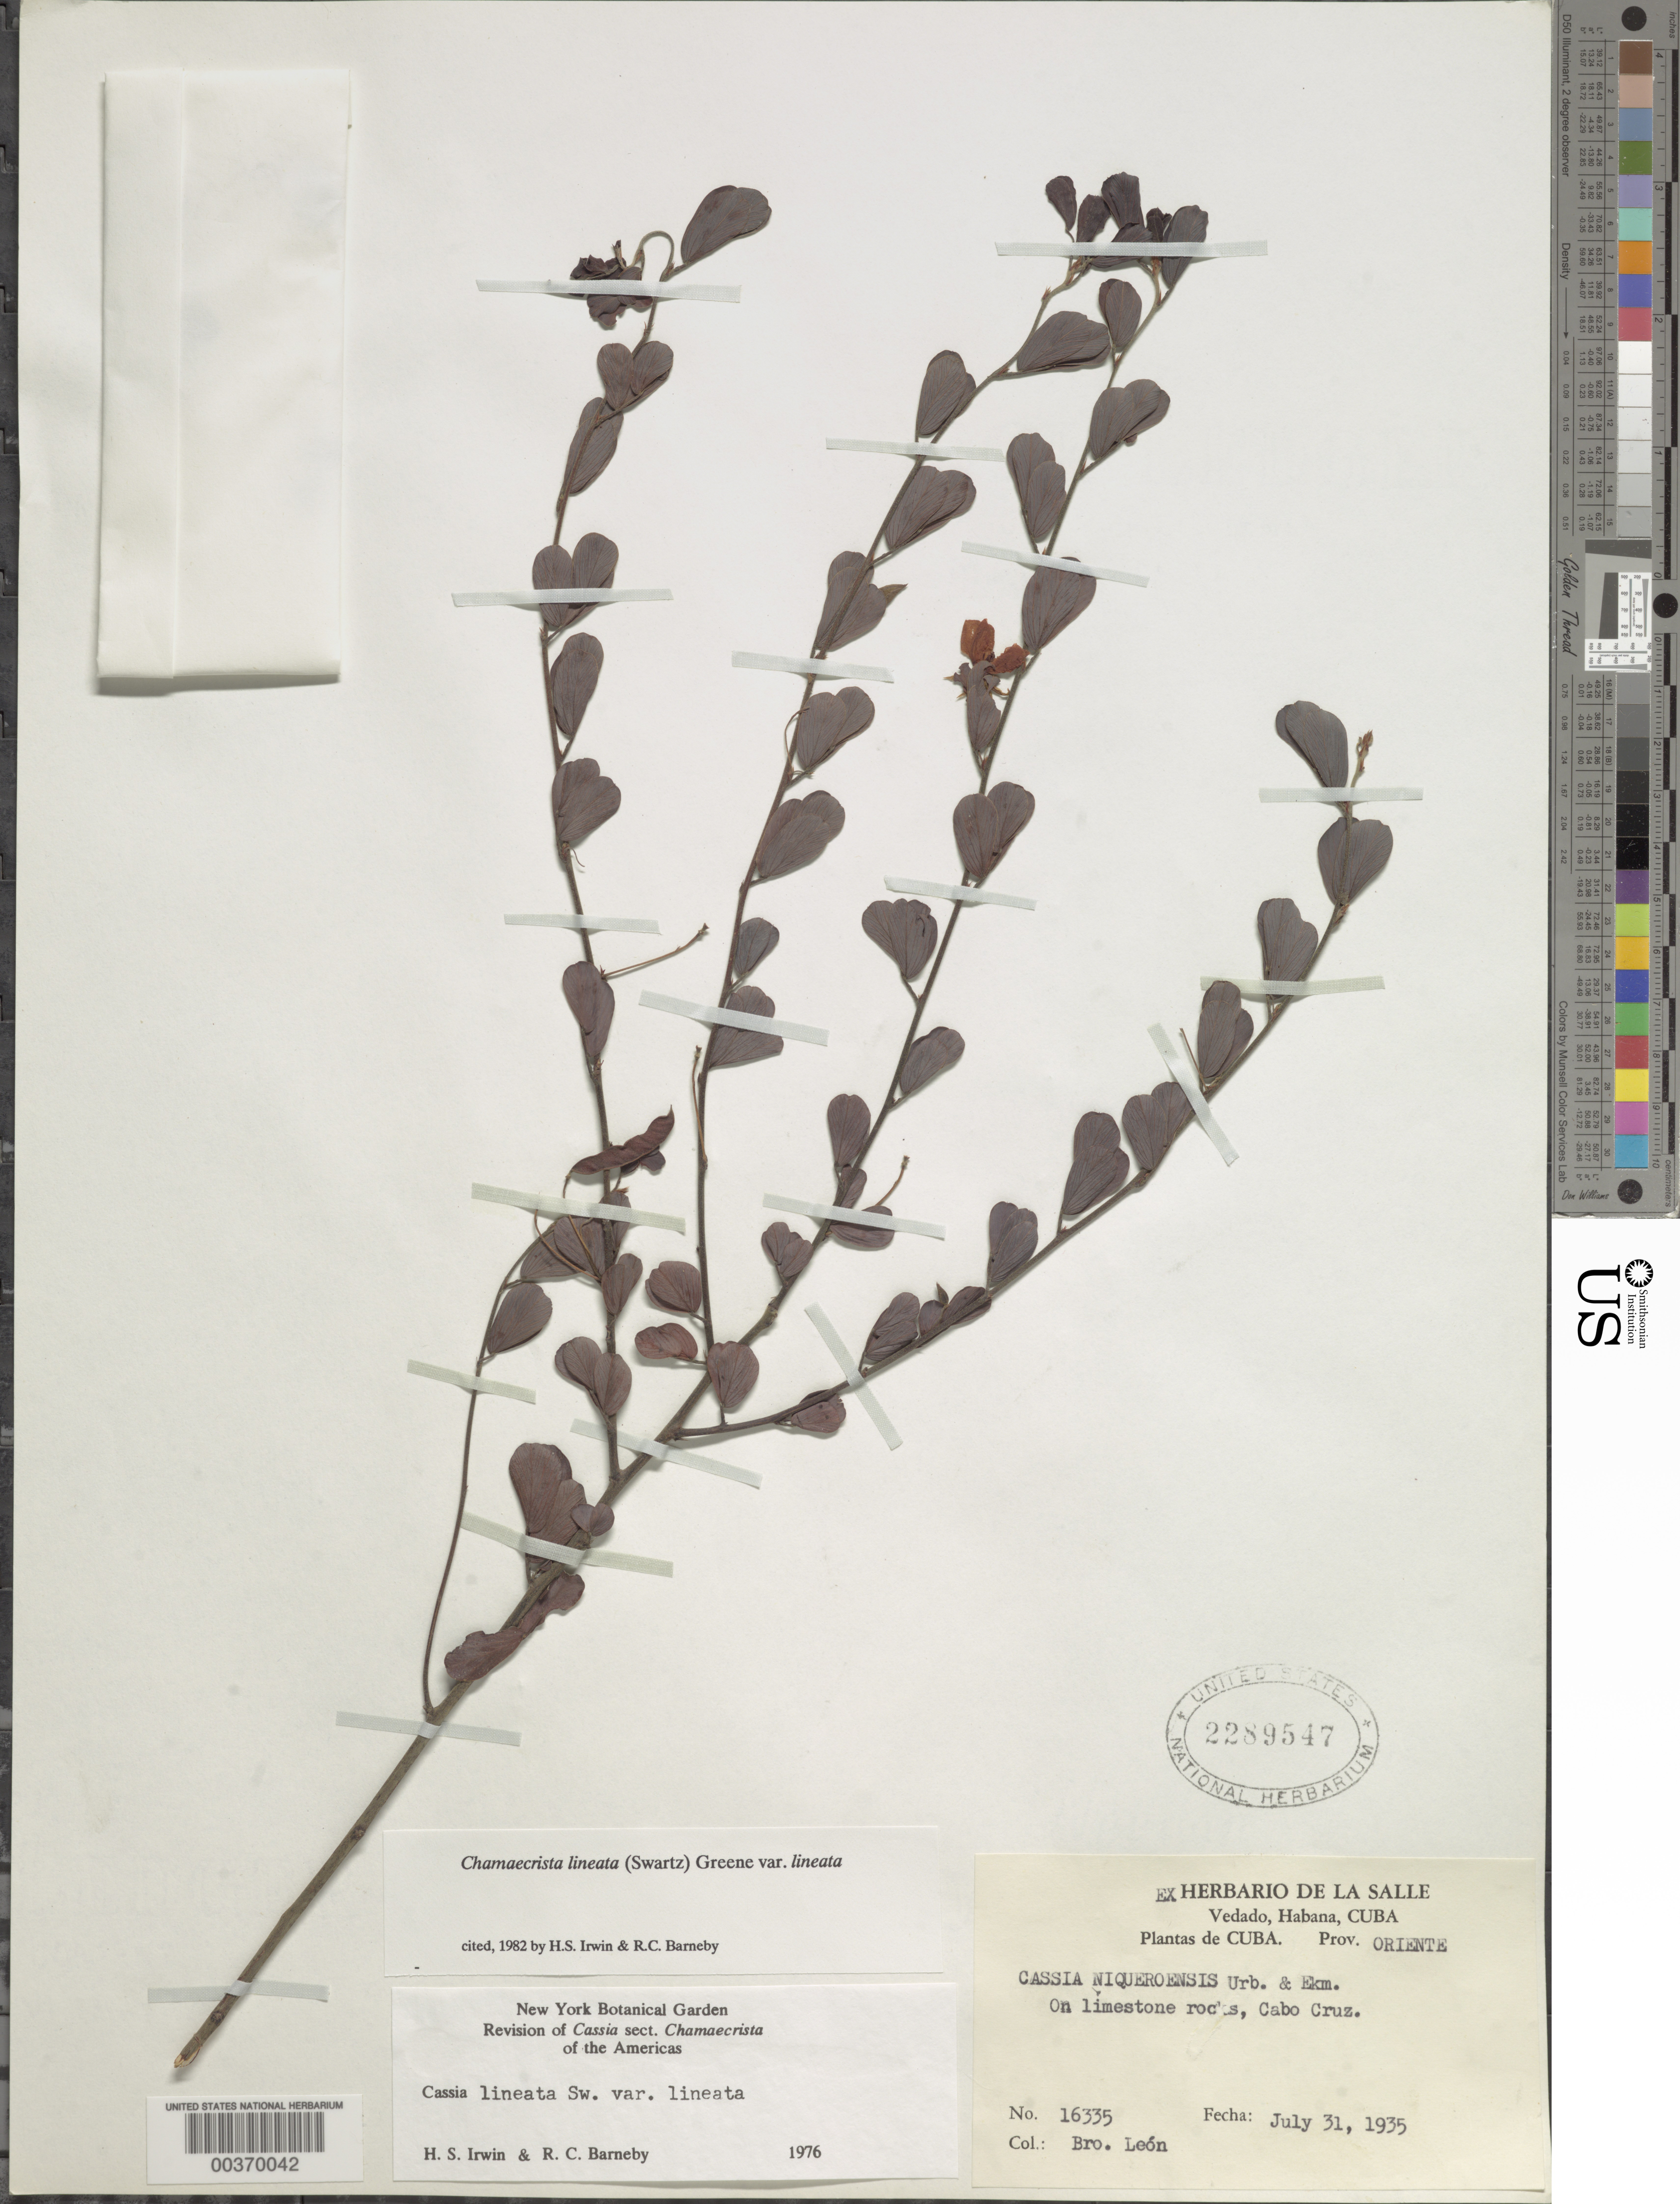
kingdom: Plantae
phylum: Tracheophyta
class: Magnoliopsida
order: Fabales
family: Fabaceae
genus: Chamaecrista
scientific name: Chamaecrista lineata var. lineata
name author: (Sw.) Greene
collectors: Bro. León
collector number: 16335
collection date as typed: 31 Jul 1935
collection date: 1935-07-31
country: Cuba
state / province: Oriente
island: Greater Antilles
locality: Cabo cruz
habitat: On limestone rocks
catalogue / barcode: US 2289547